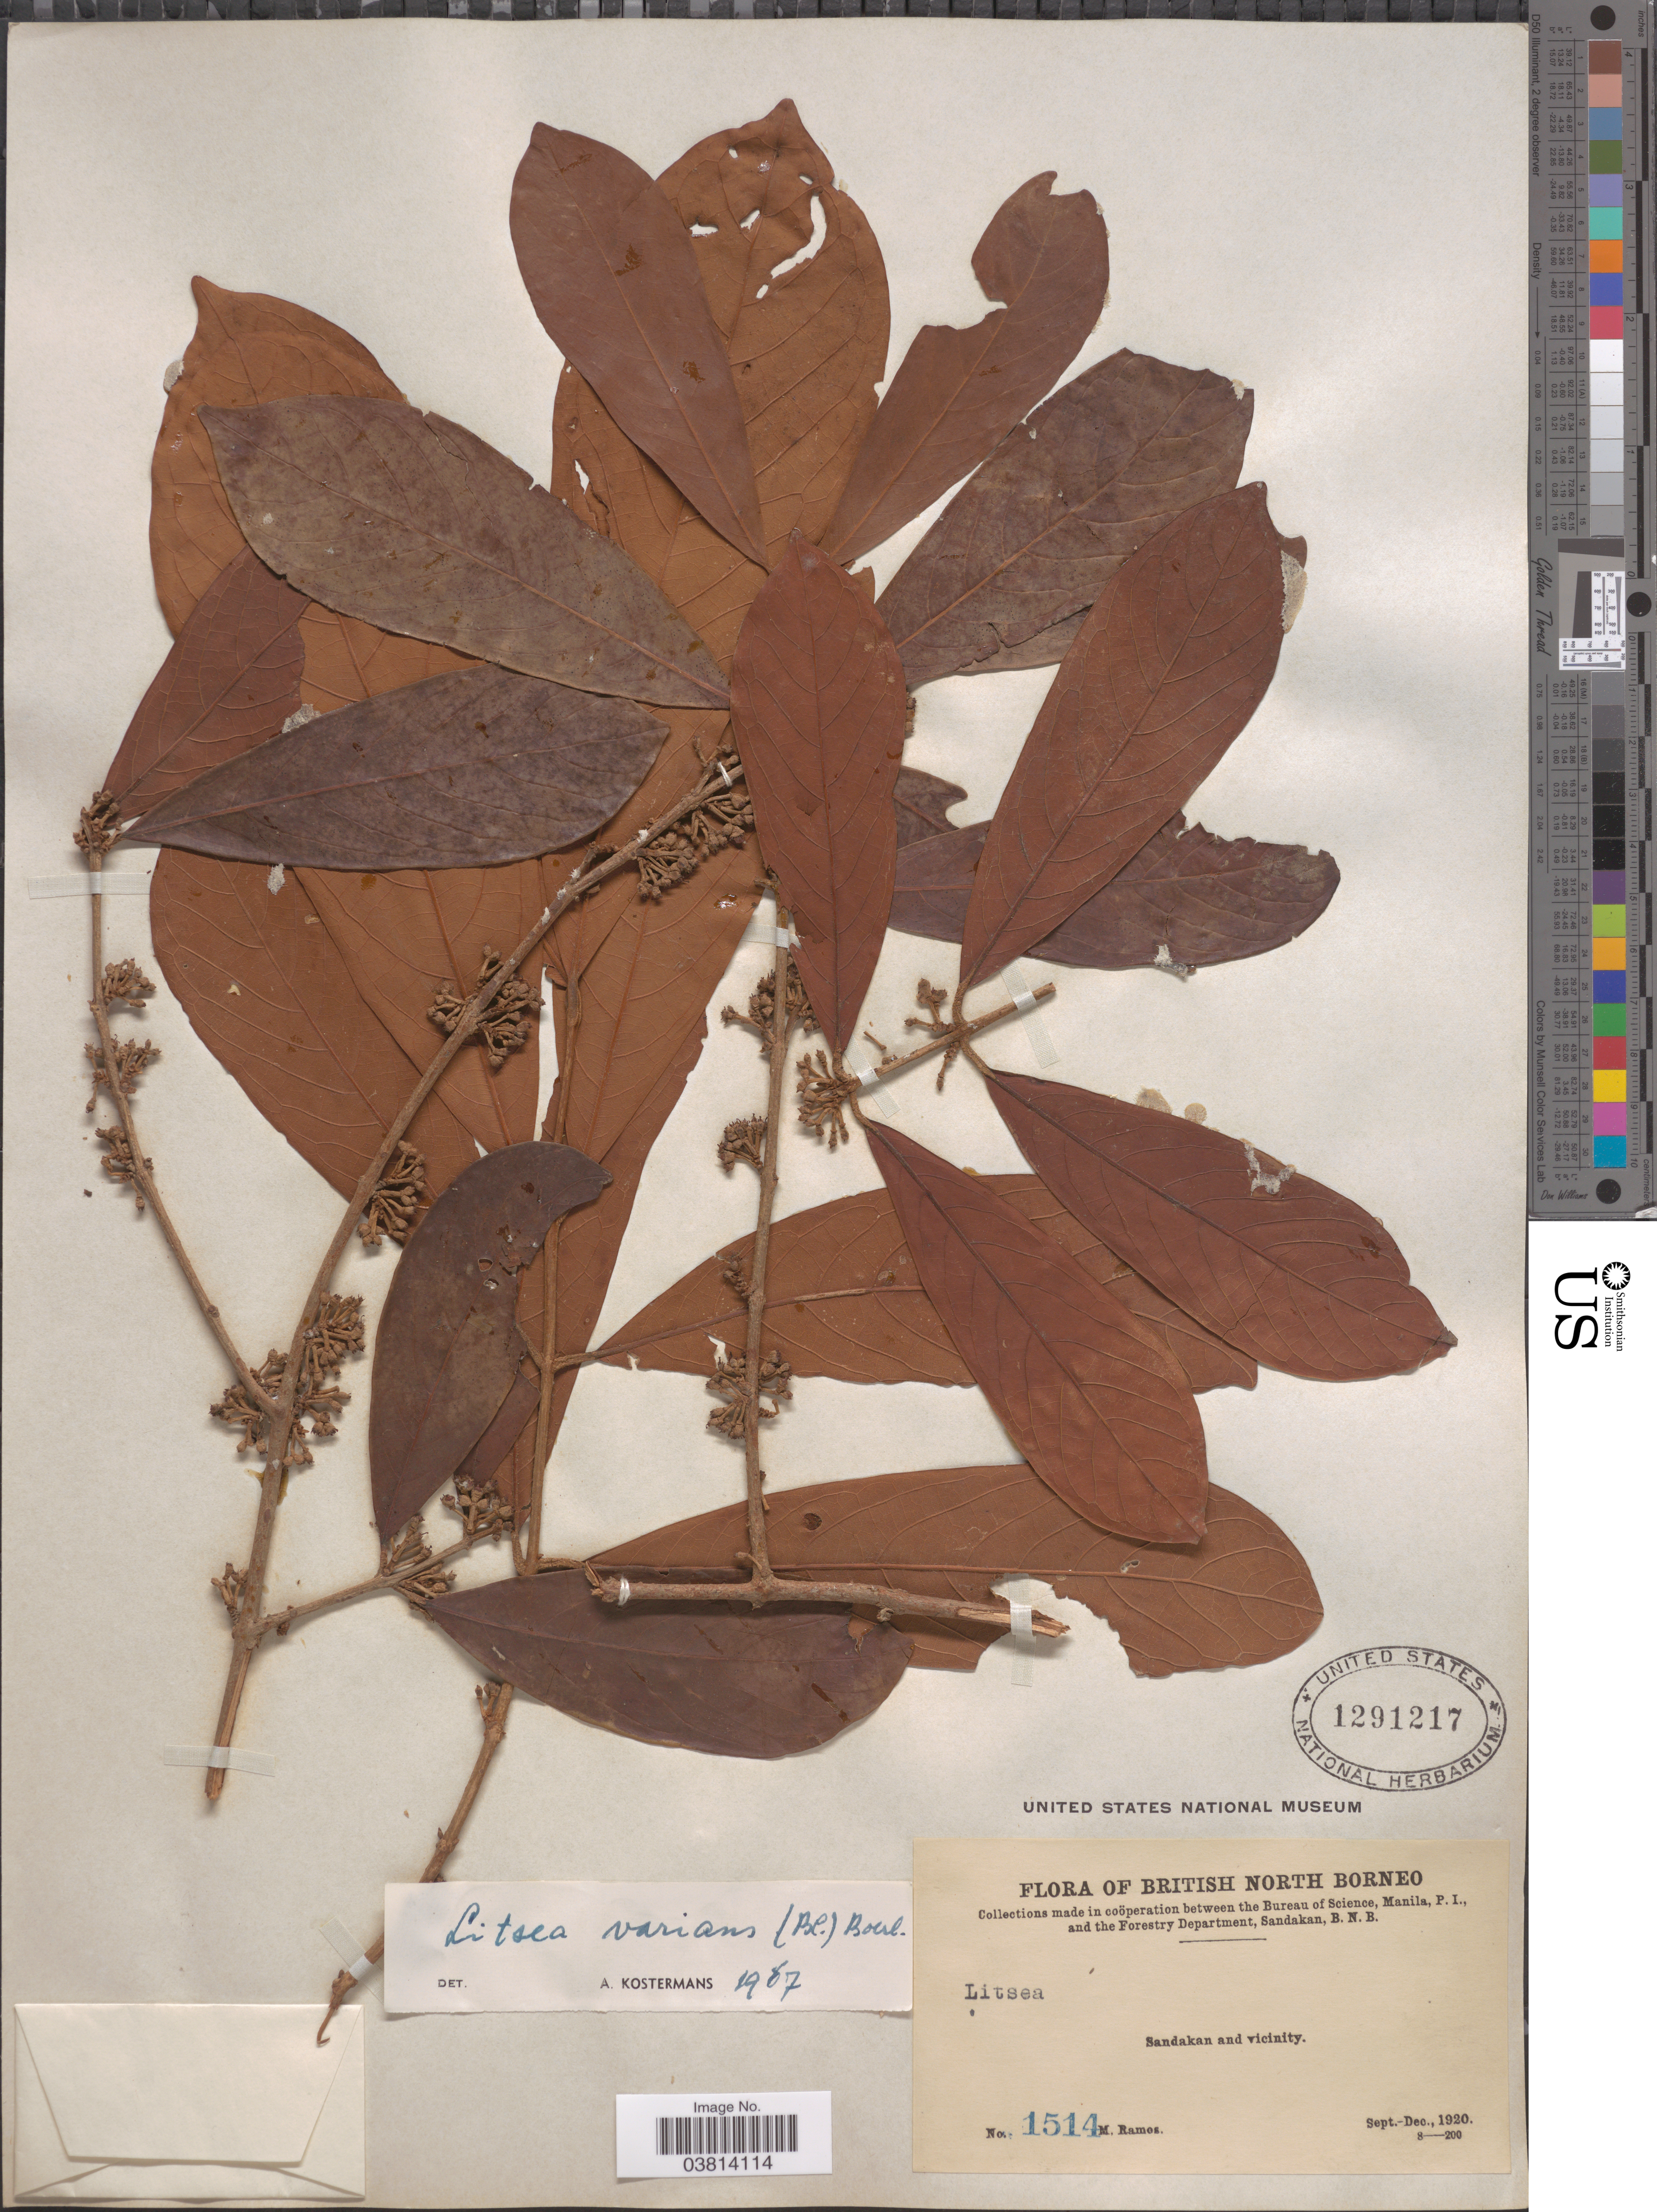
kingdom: Plantae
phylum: Tracheophyta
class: Magnoliopsida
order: Laurales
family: Lauraceae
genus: Litsea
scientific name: Litsea varians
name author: (Blume) Boerl.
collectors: M. Ramos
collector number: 1514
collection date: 1920-09/1920-12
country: Malaysia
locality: British North Borneo. Sandakan and vicinity.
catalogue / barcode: US 1291217